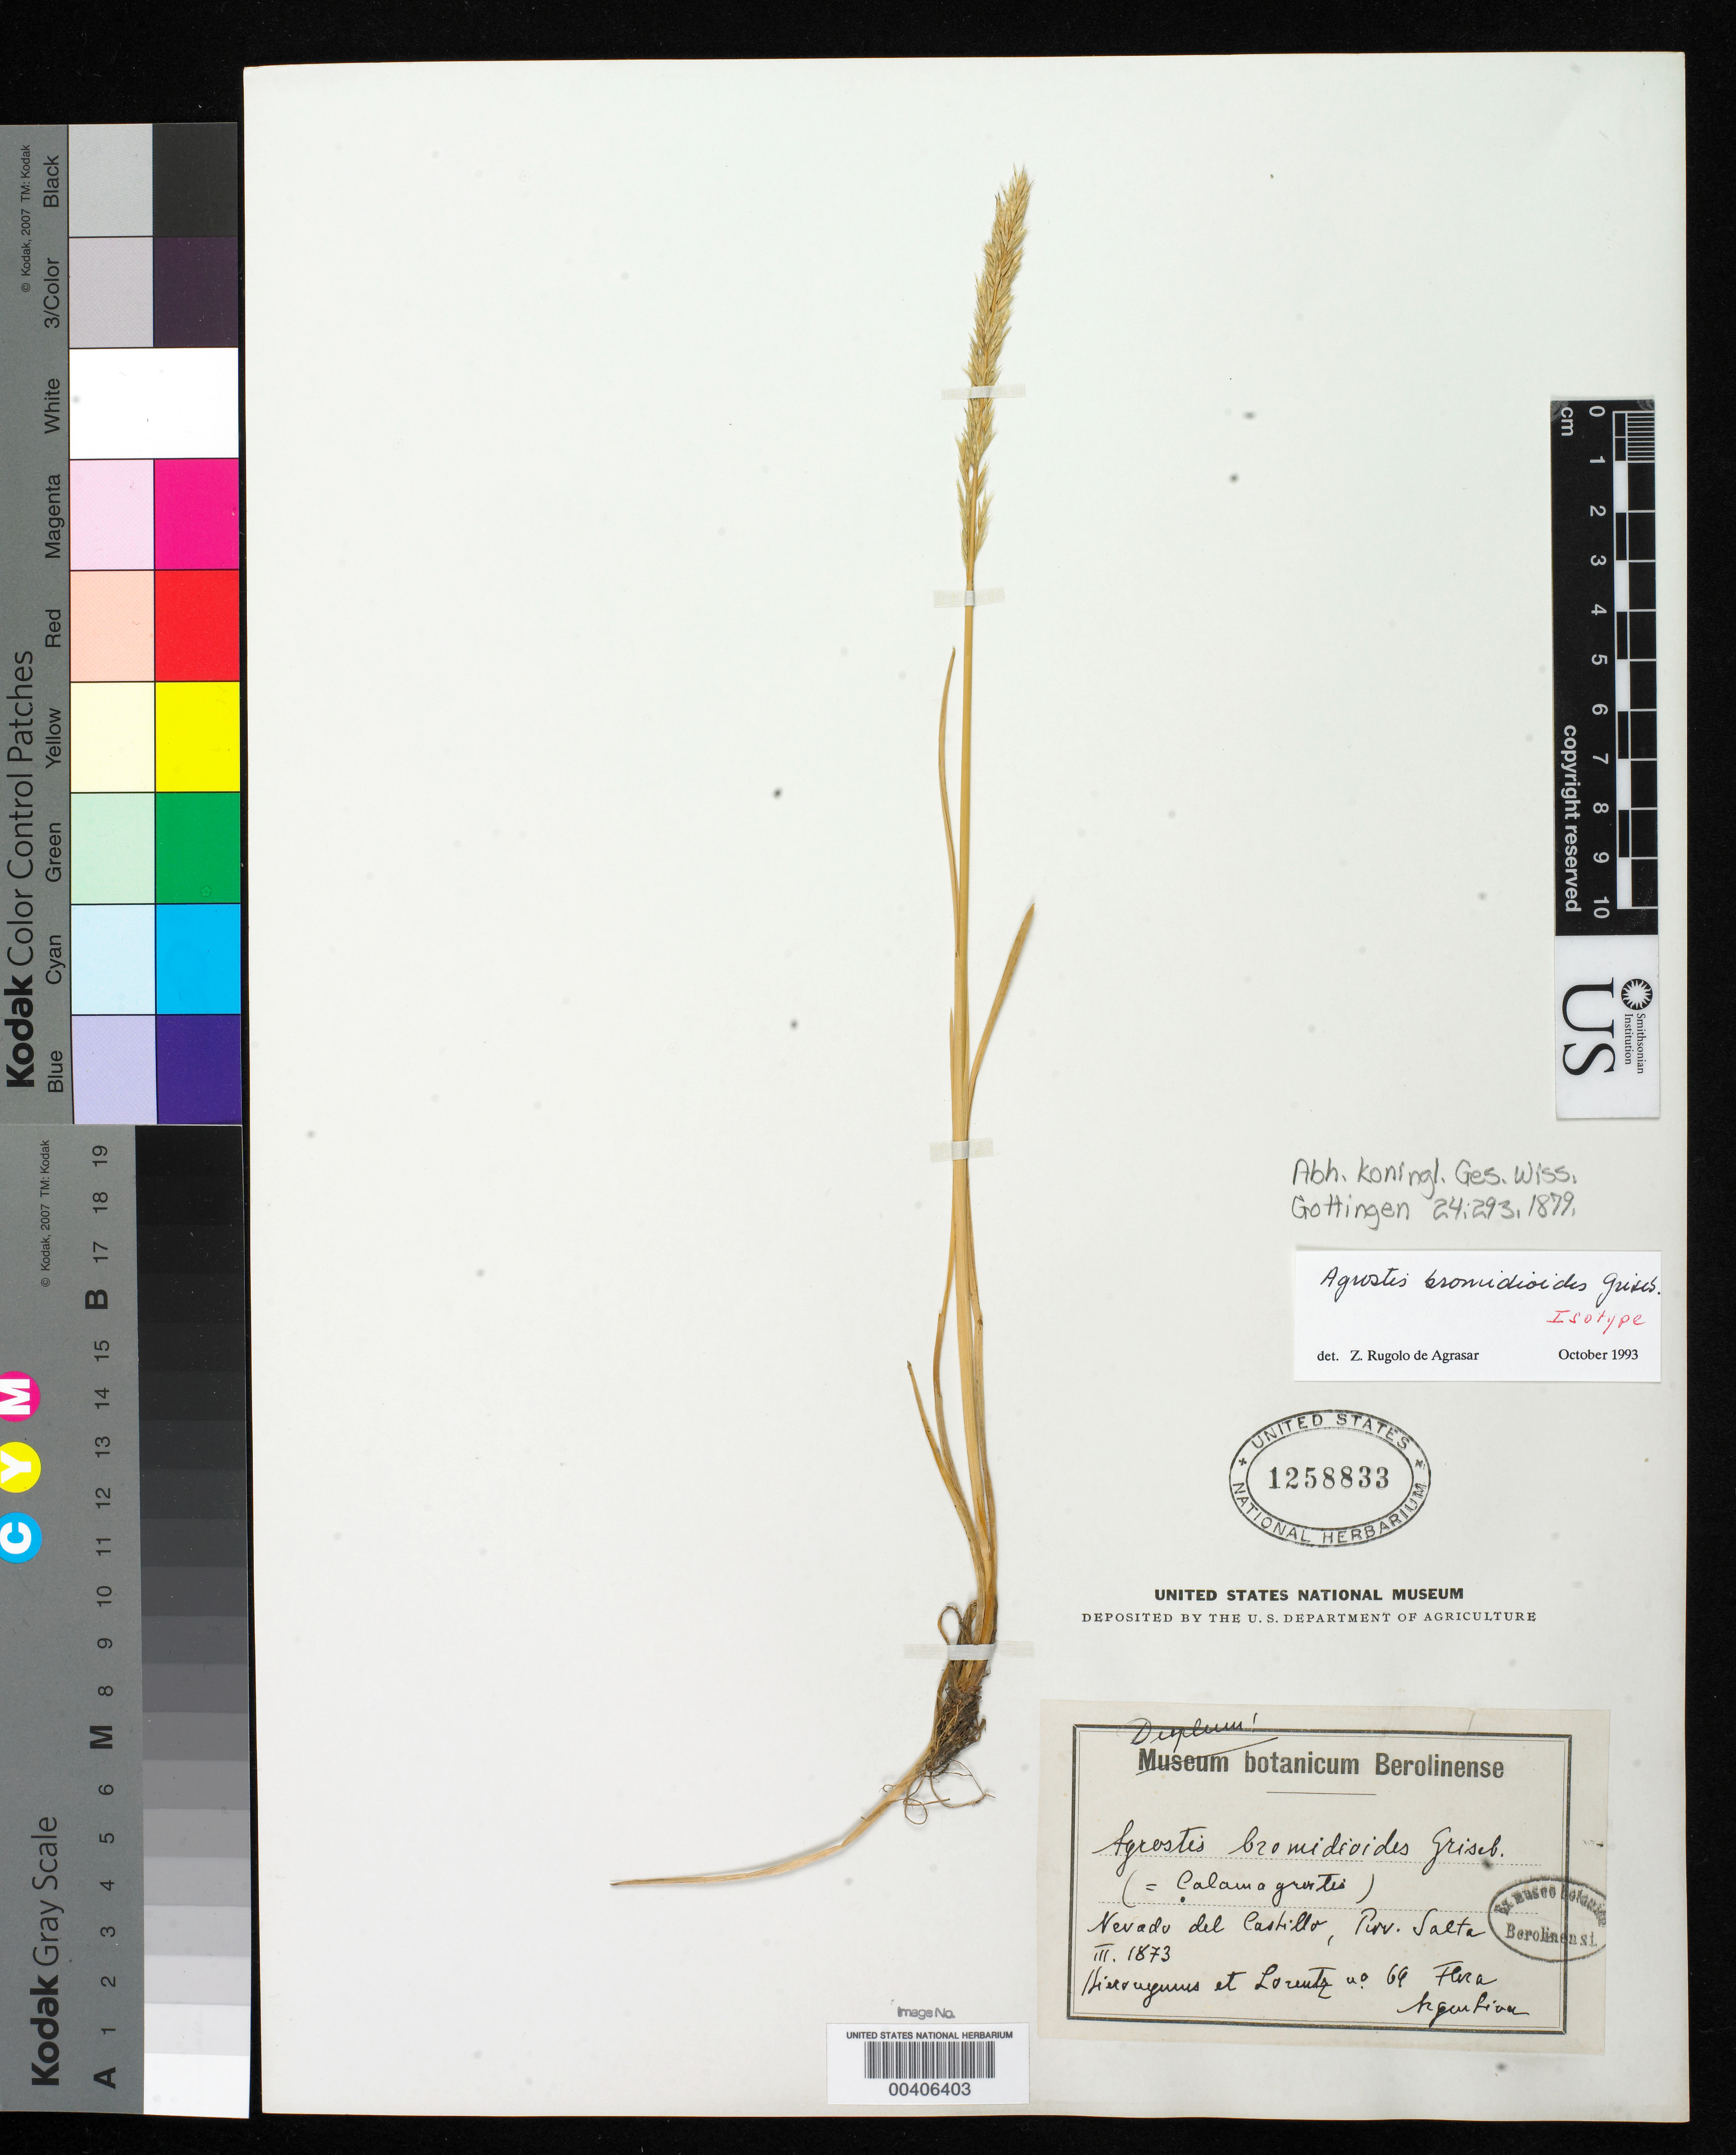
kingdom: Plantae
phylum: Tracheophyta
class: Liliopsida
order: Poales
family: Poaceae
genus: Agrostis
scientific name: Agrostis bromidioides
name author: Griseb.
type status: Isotype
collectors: G. H. Hieronymus & P. G. Lorentz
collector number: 69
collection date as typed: Mar 1873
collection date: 1873-03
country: Argentina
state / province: Salta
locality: Nevado del Castillo.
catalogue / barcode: US 1258833